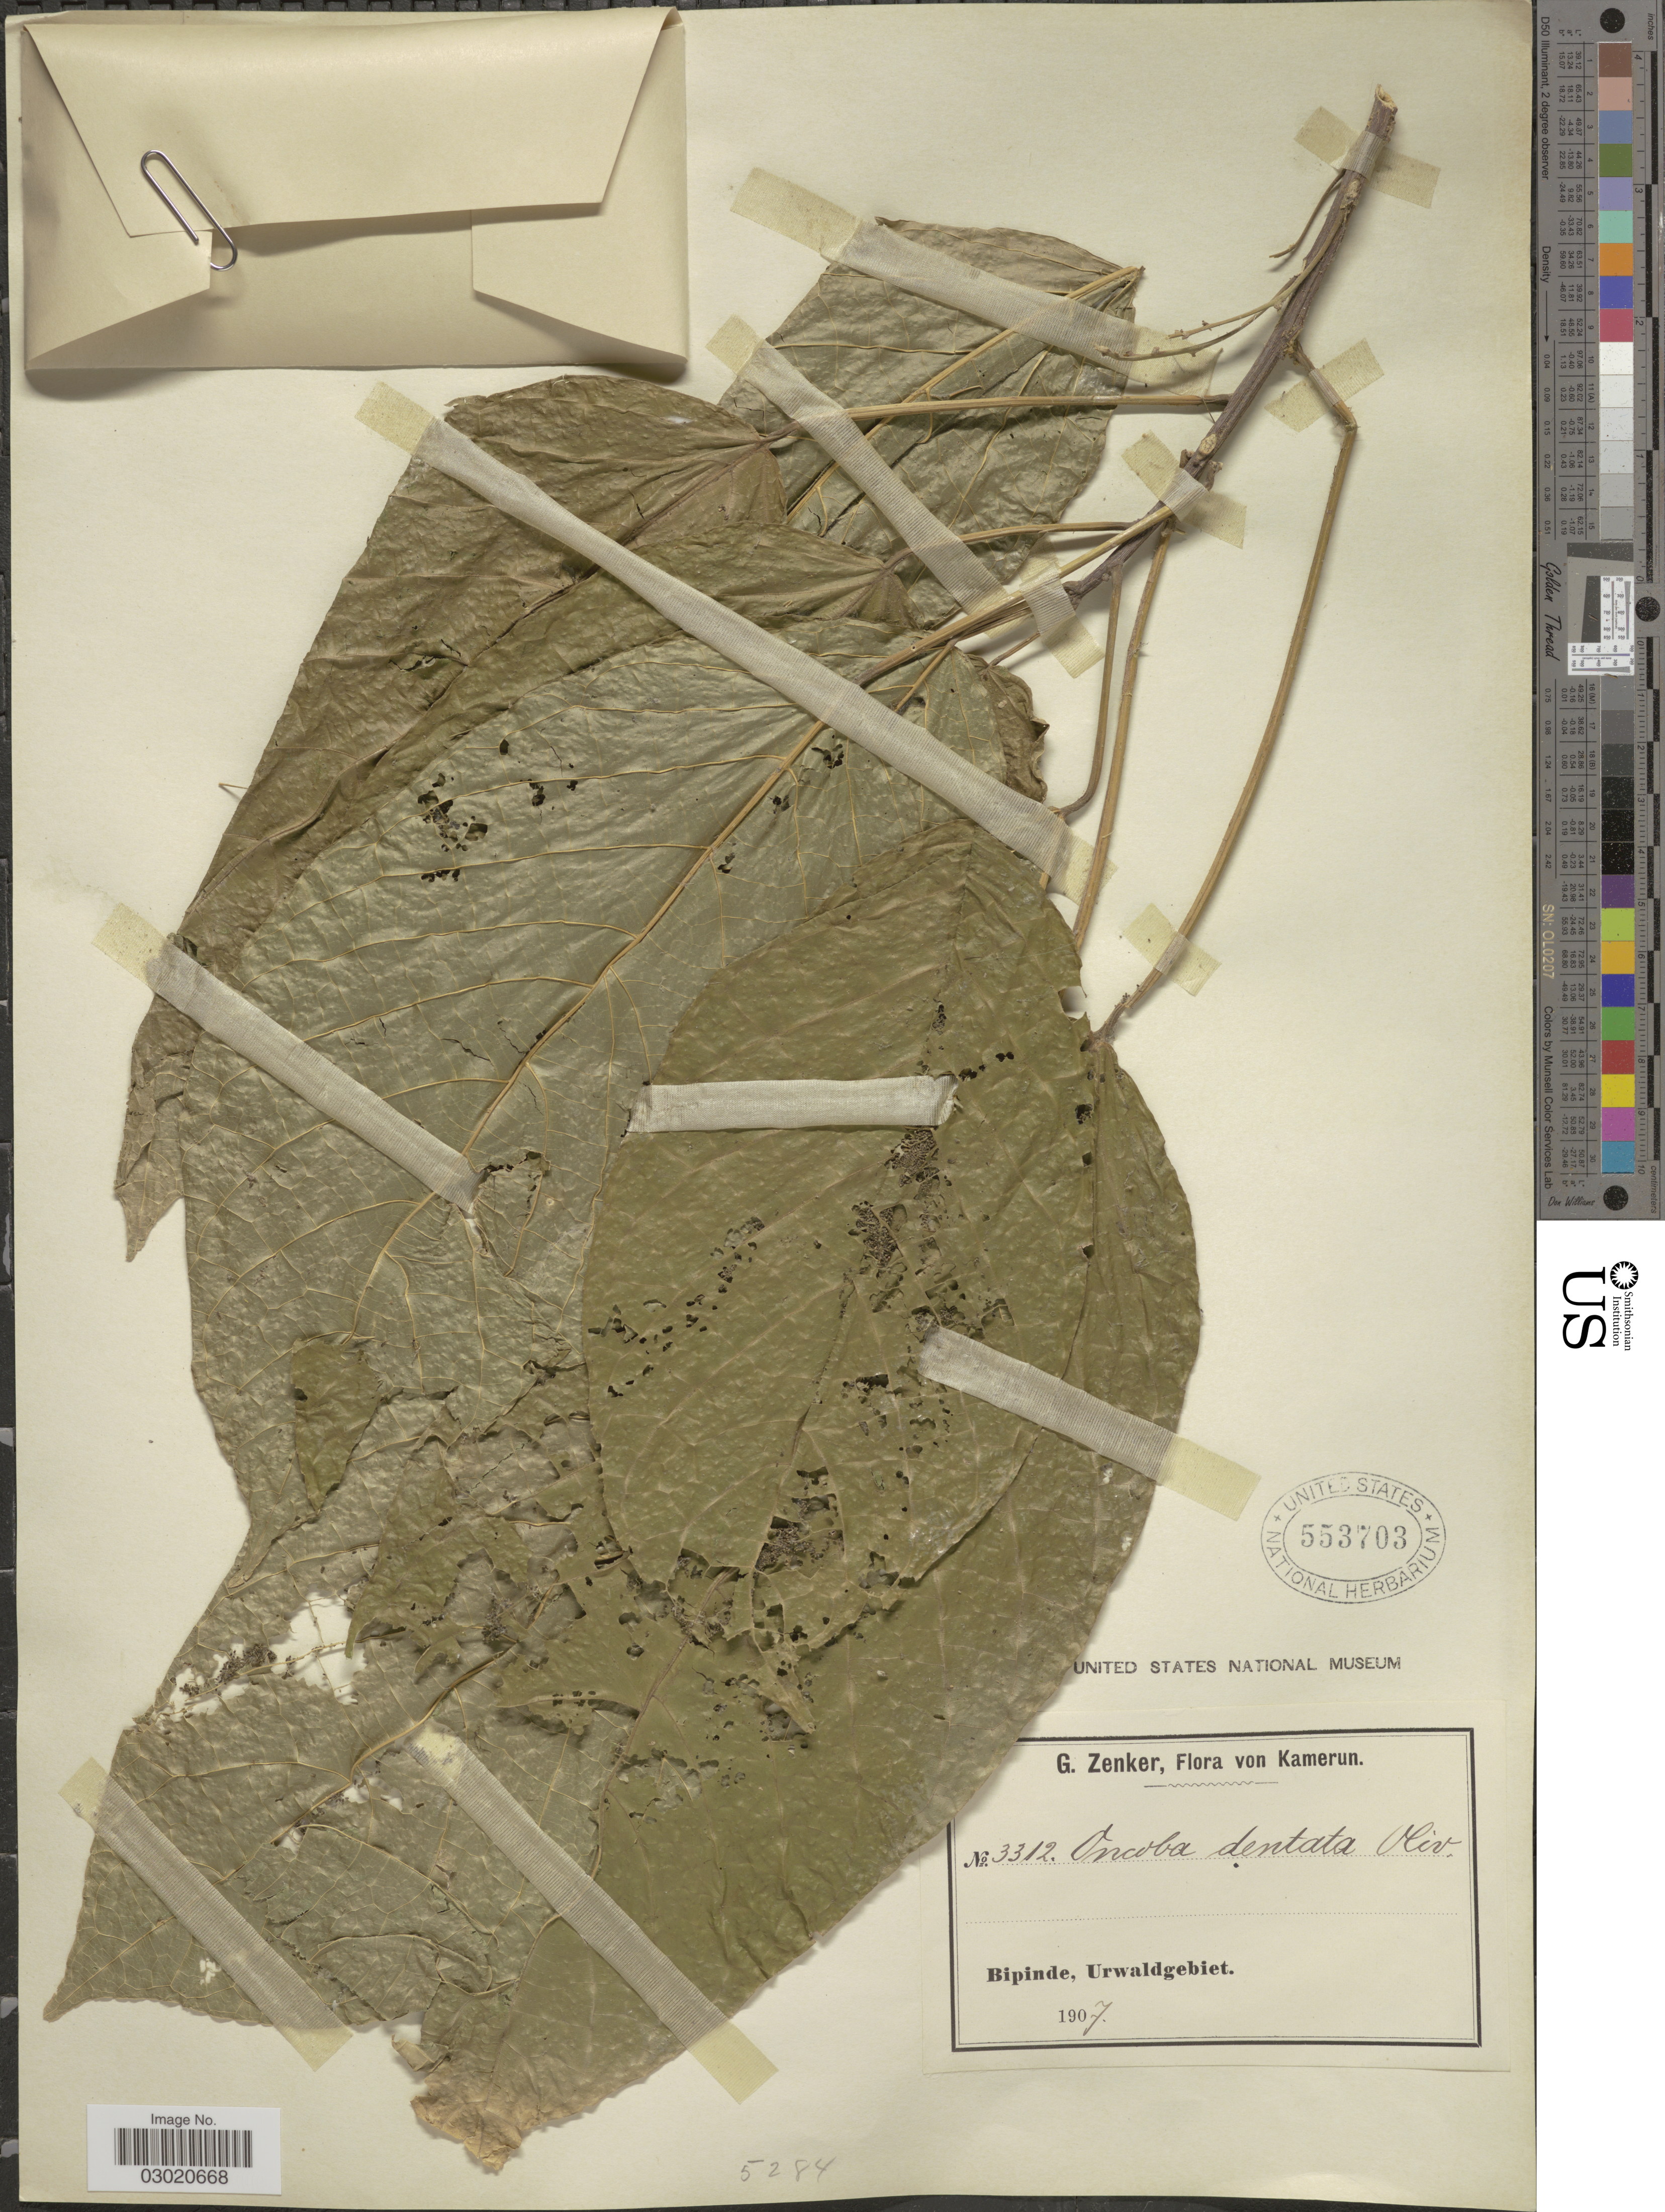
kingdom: Plantae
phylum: Tracheophyta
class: Magnoliopsida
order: Malpighiales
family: Salicaceae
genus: Oncoba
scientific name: Oncoba dentata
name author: Oliv.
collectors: G. A. Zenker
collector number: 3312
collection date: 1907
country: Cameroon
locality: Kamerun, Bipinde, Urwaldgebiet.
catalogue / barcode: US 553703